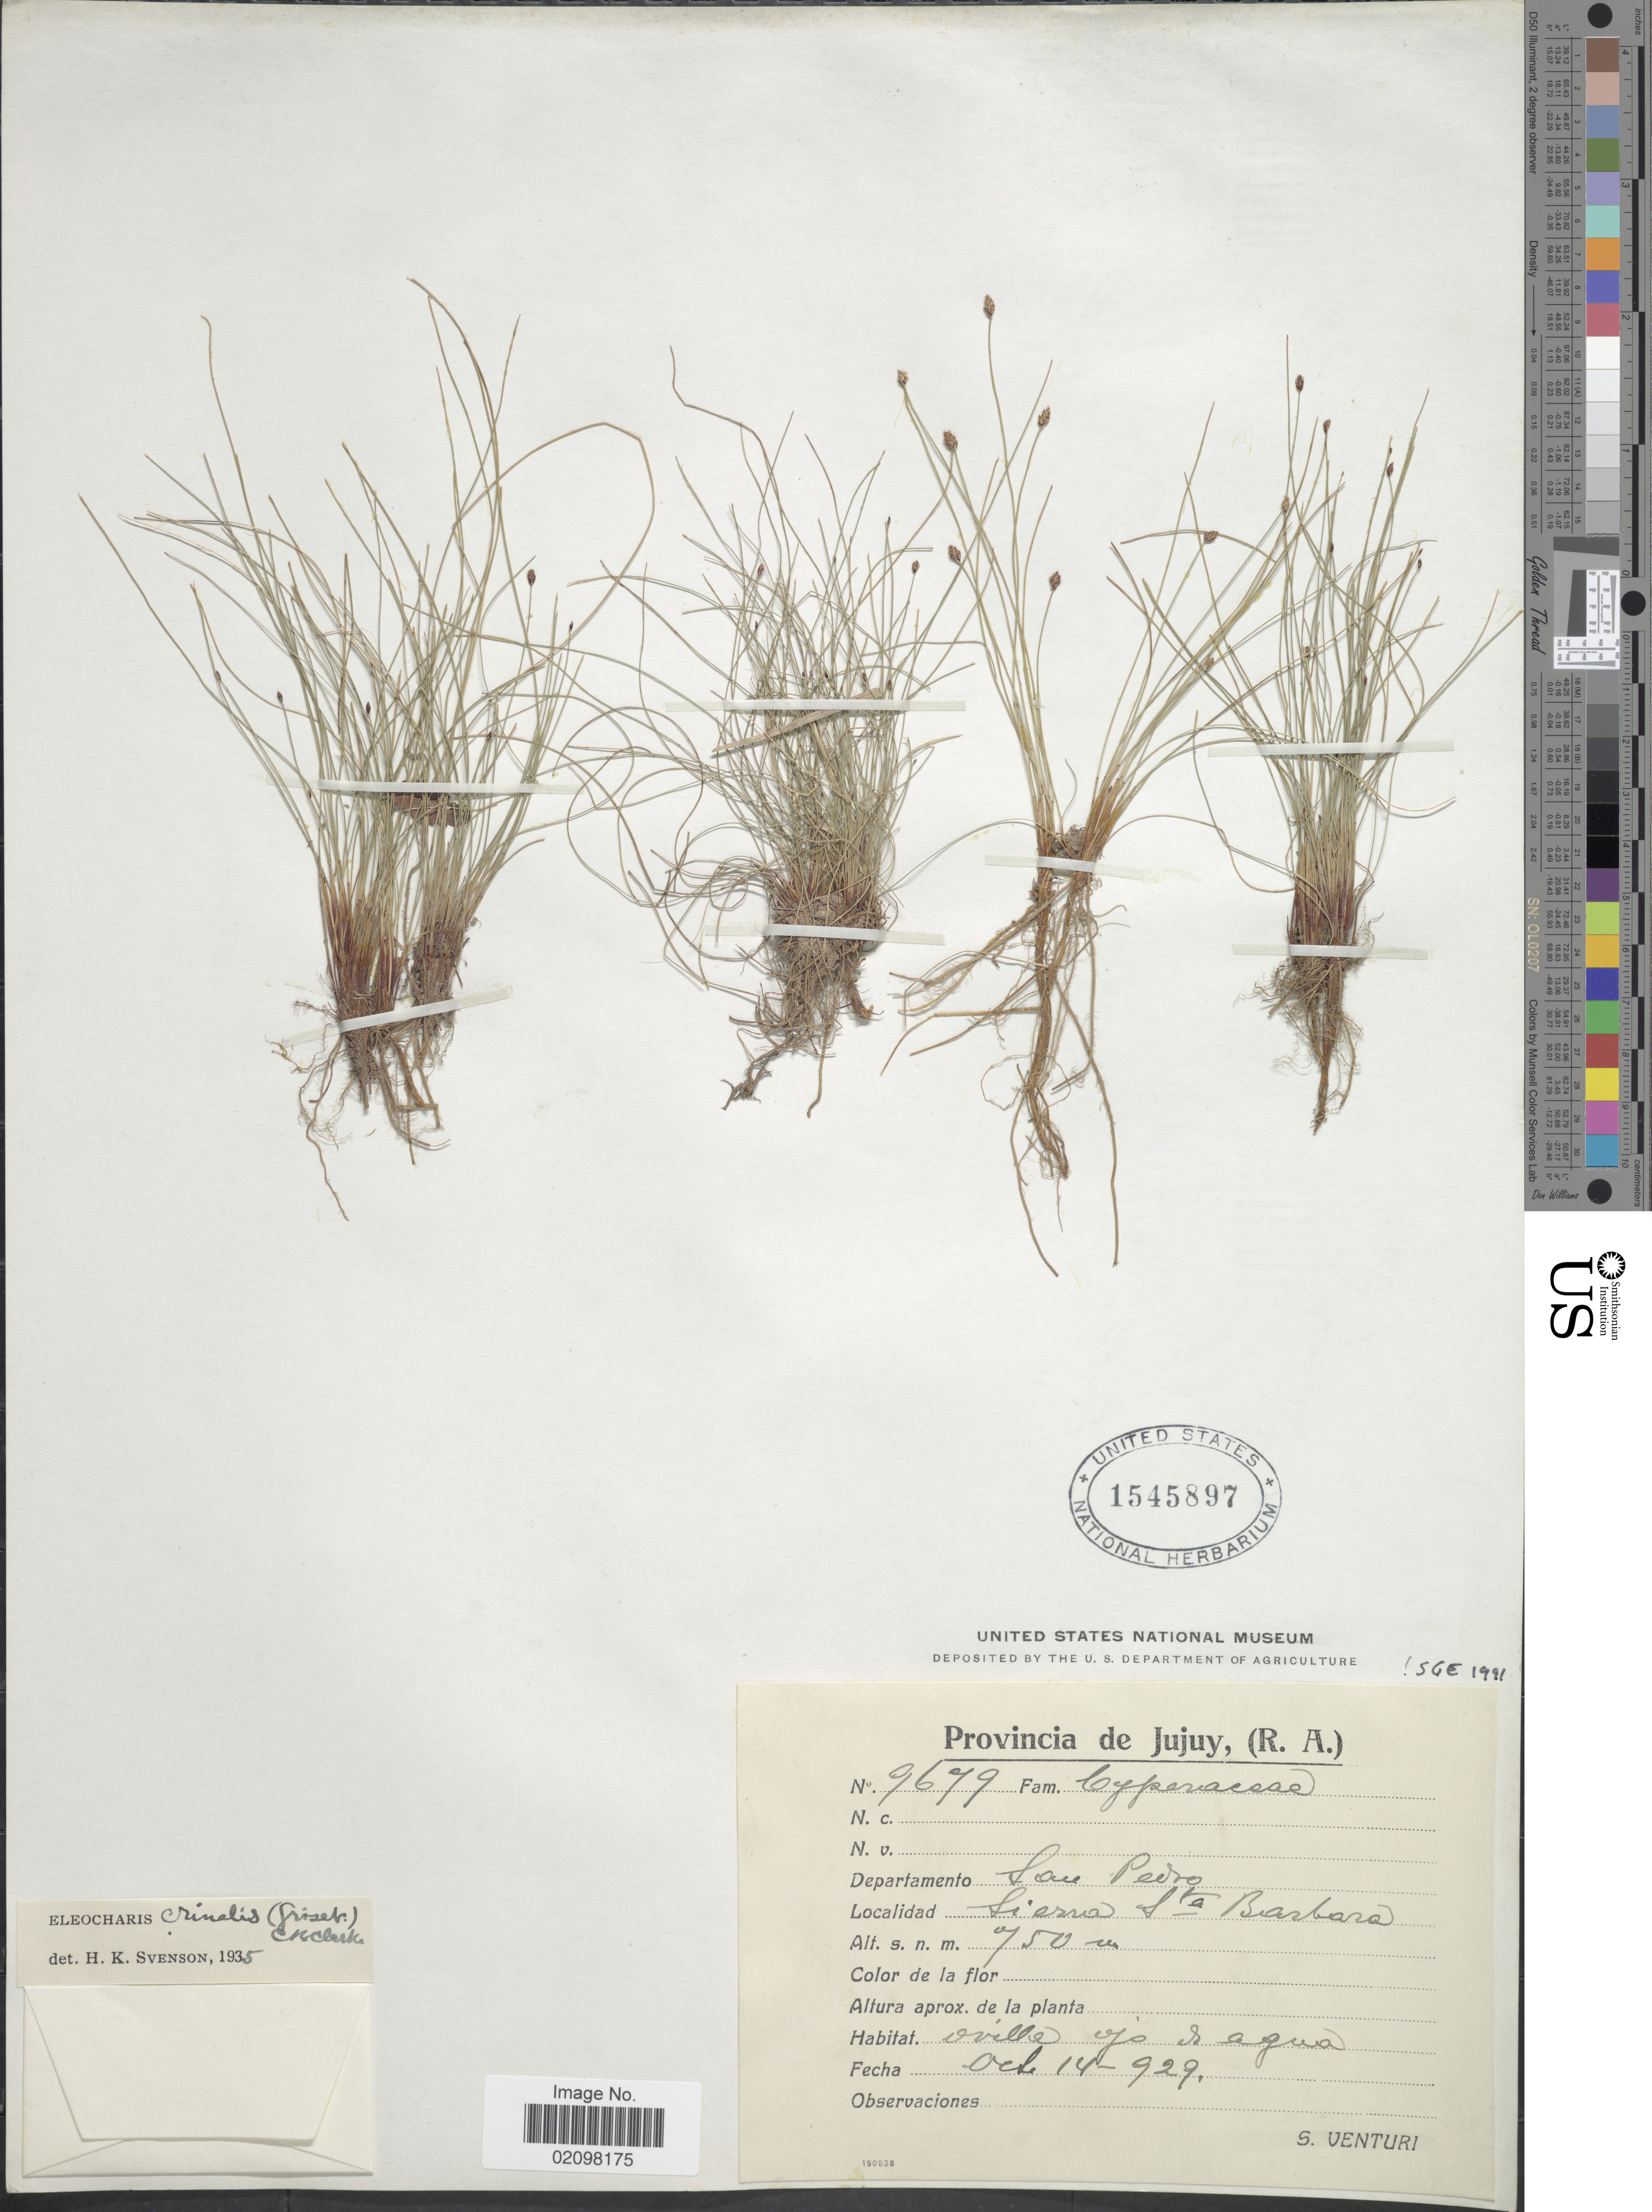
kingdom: Plantae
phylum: Tracheophyta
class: Liliopsida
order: Poales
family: Cyperaceae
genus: Eleocharis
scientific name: Eleocharis crinalis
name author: (Griseb.) C.B. Clarke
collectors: S. Venturi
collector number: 9679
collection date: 1929-10-14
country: Argentina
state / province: Jujuy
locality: (R.A.) Departamento San Pedro. Sierra Sta Barbara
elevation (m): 750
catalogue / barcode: US 1545897